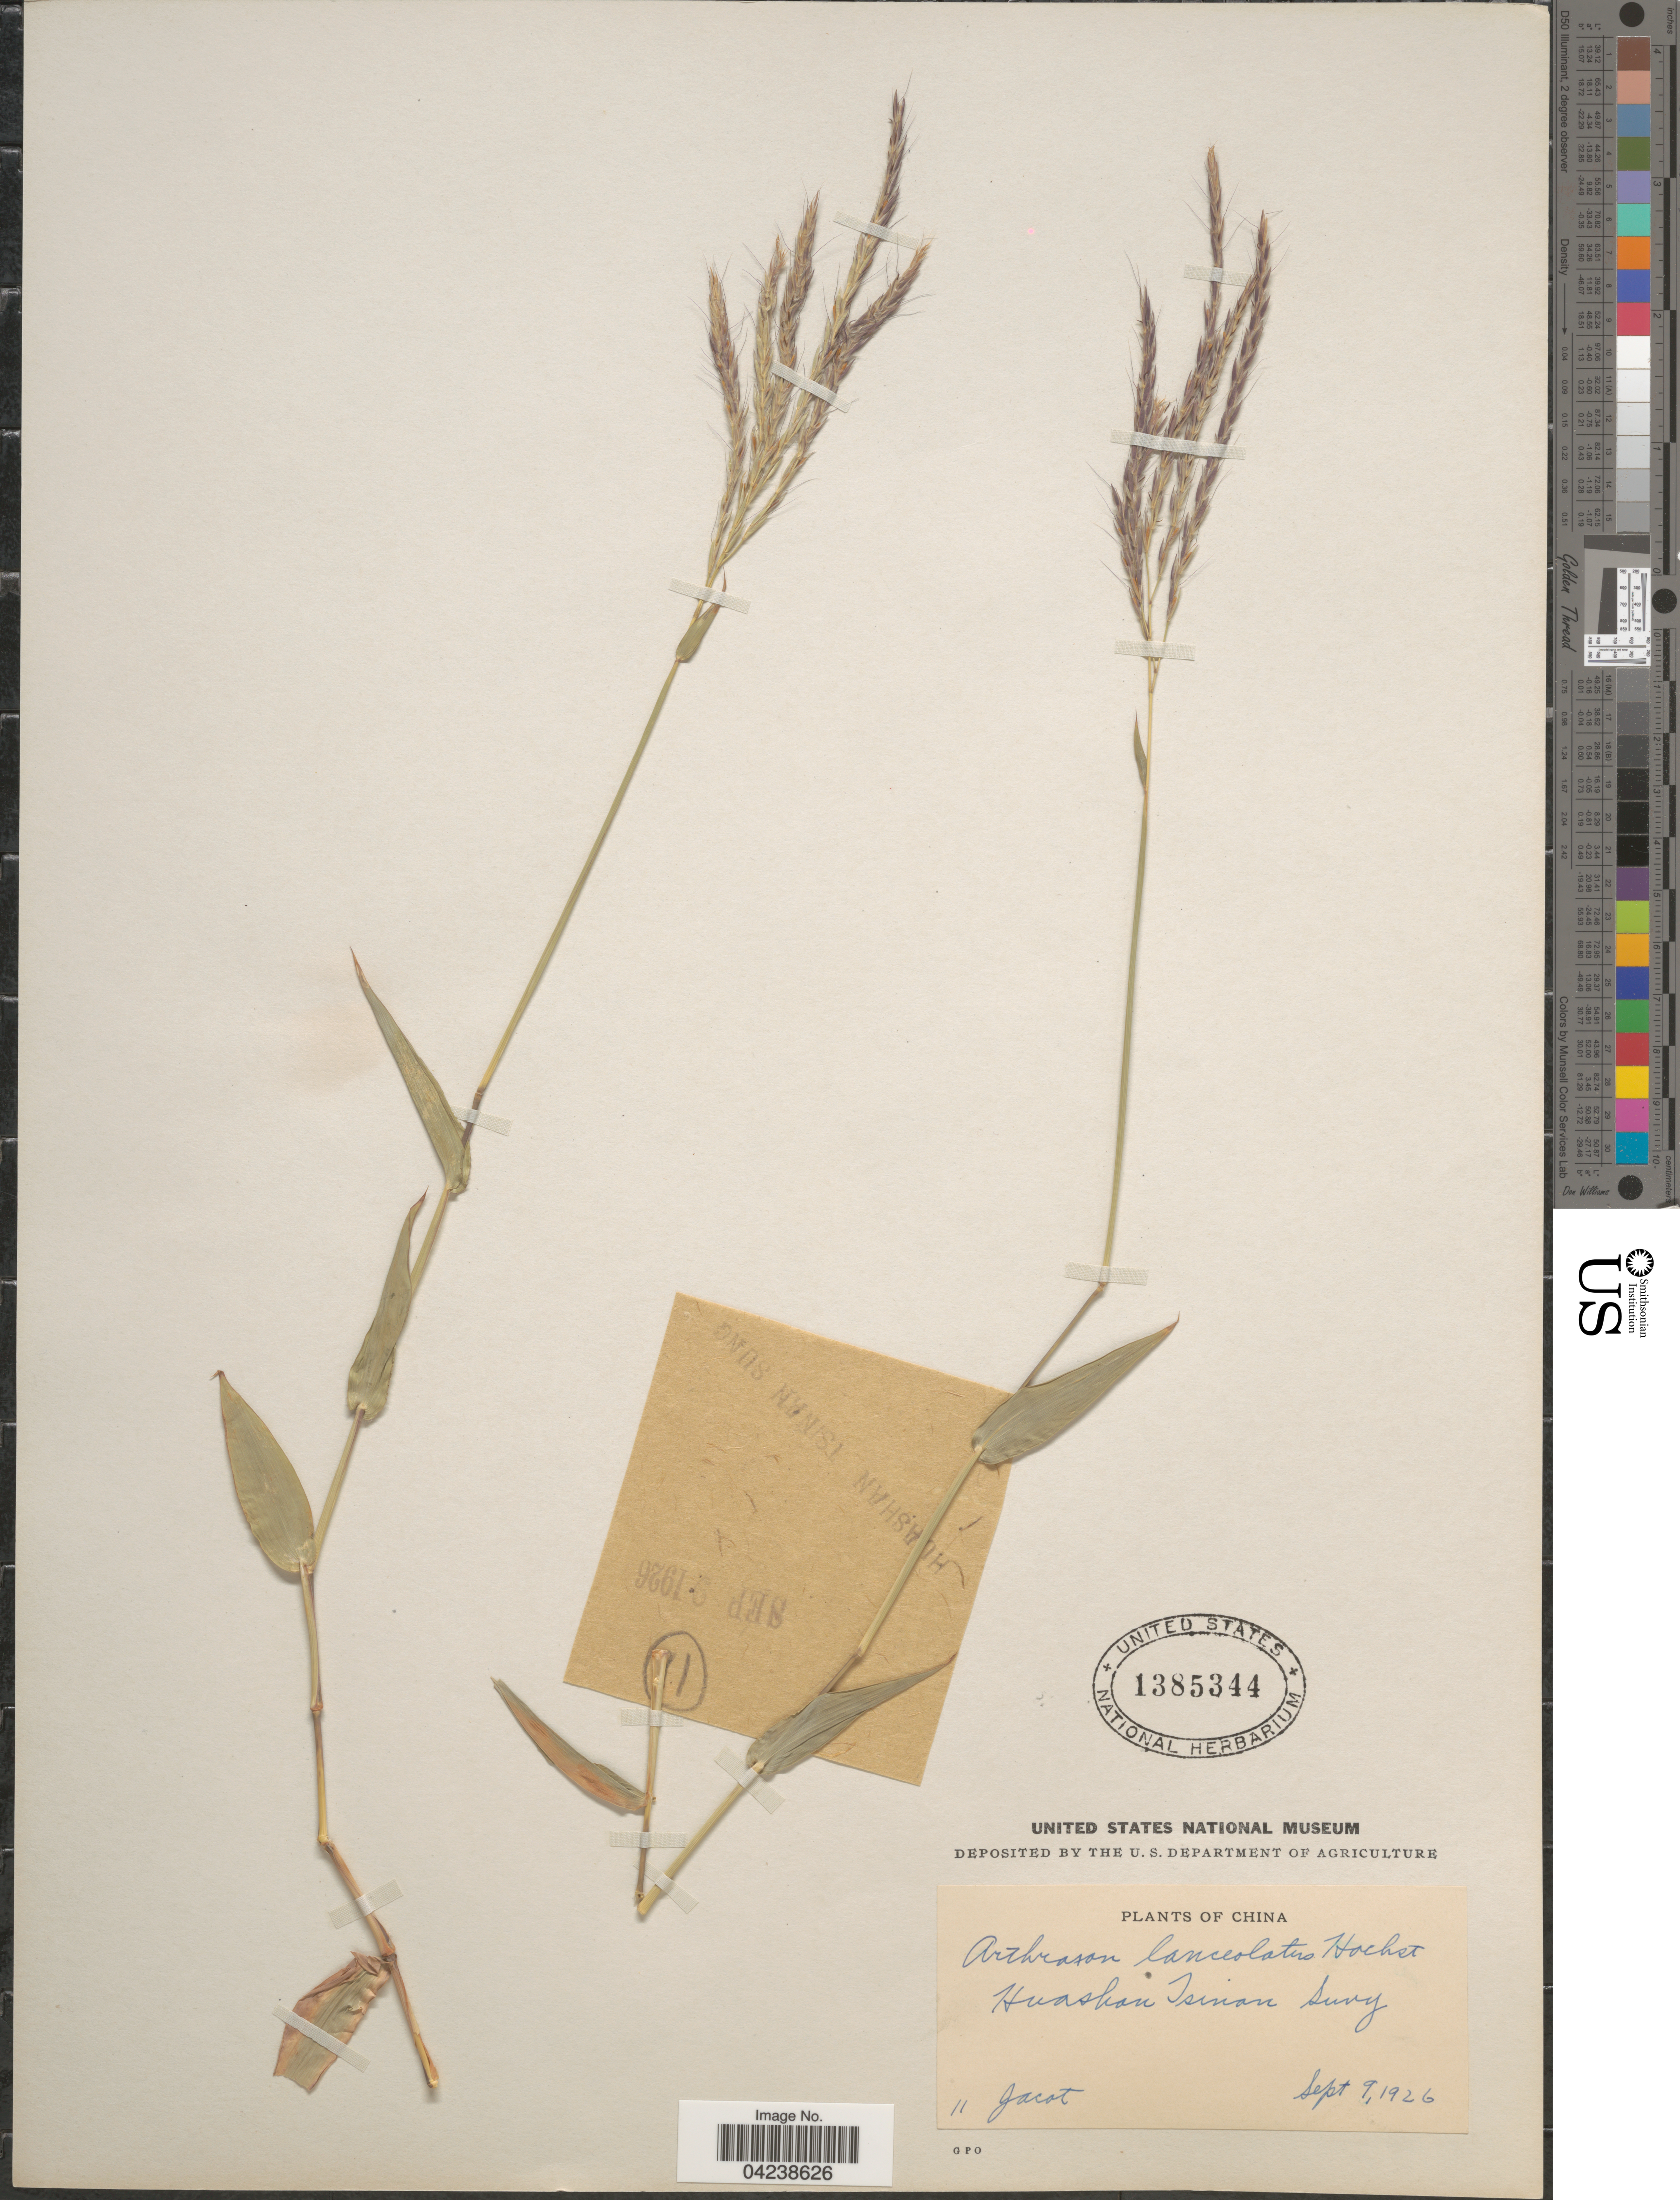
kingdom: Plantae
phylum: Tracheophyta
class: Liliopsida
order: Poales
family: Poaceae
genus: Arthraxon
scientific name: Arthraxon lanceolatus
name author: (Roxb.) Hochst.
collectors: Jacot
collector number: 11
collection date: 1926-09-09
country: China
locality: Huashan Tsinan Suvy.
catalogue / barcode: US 1385344